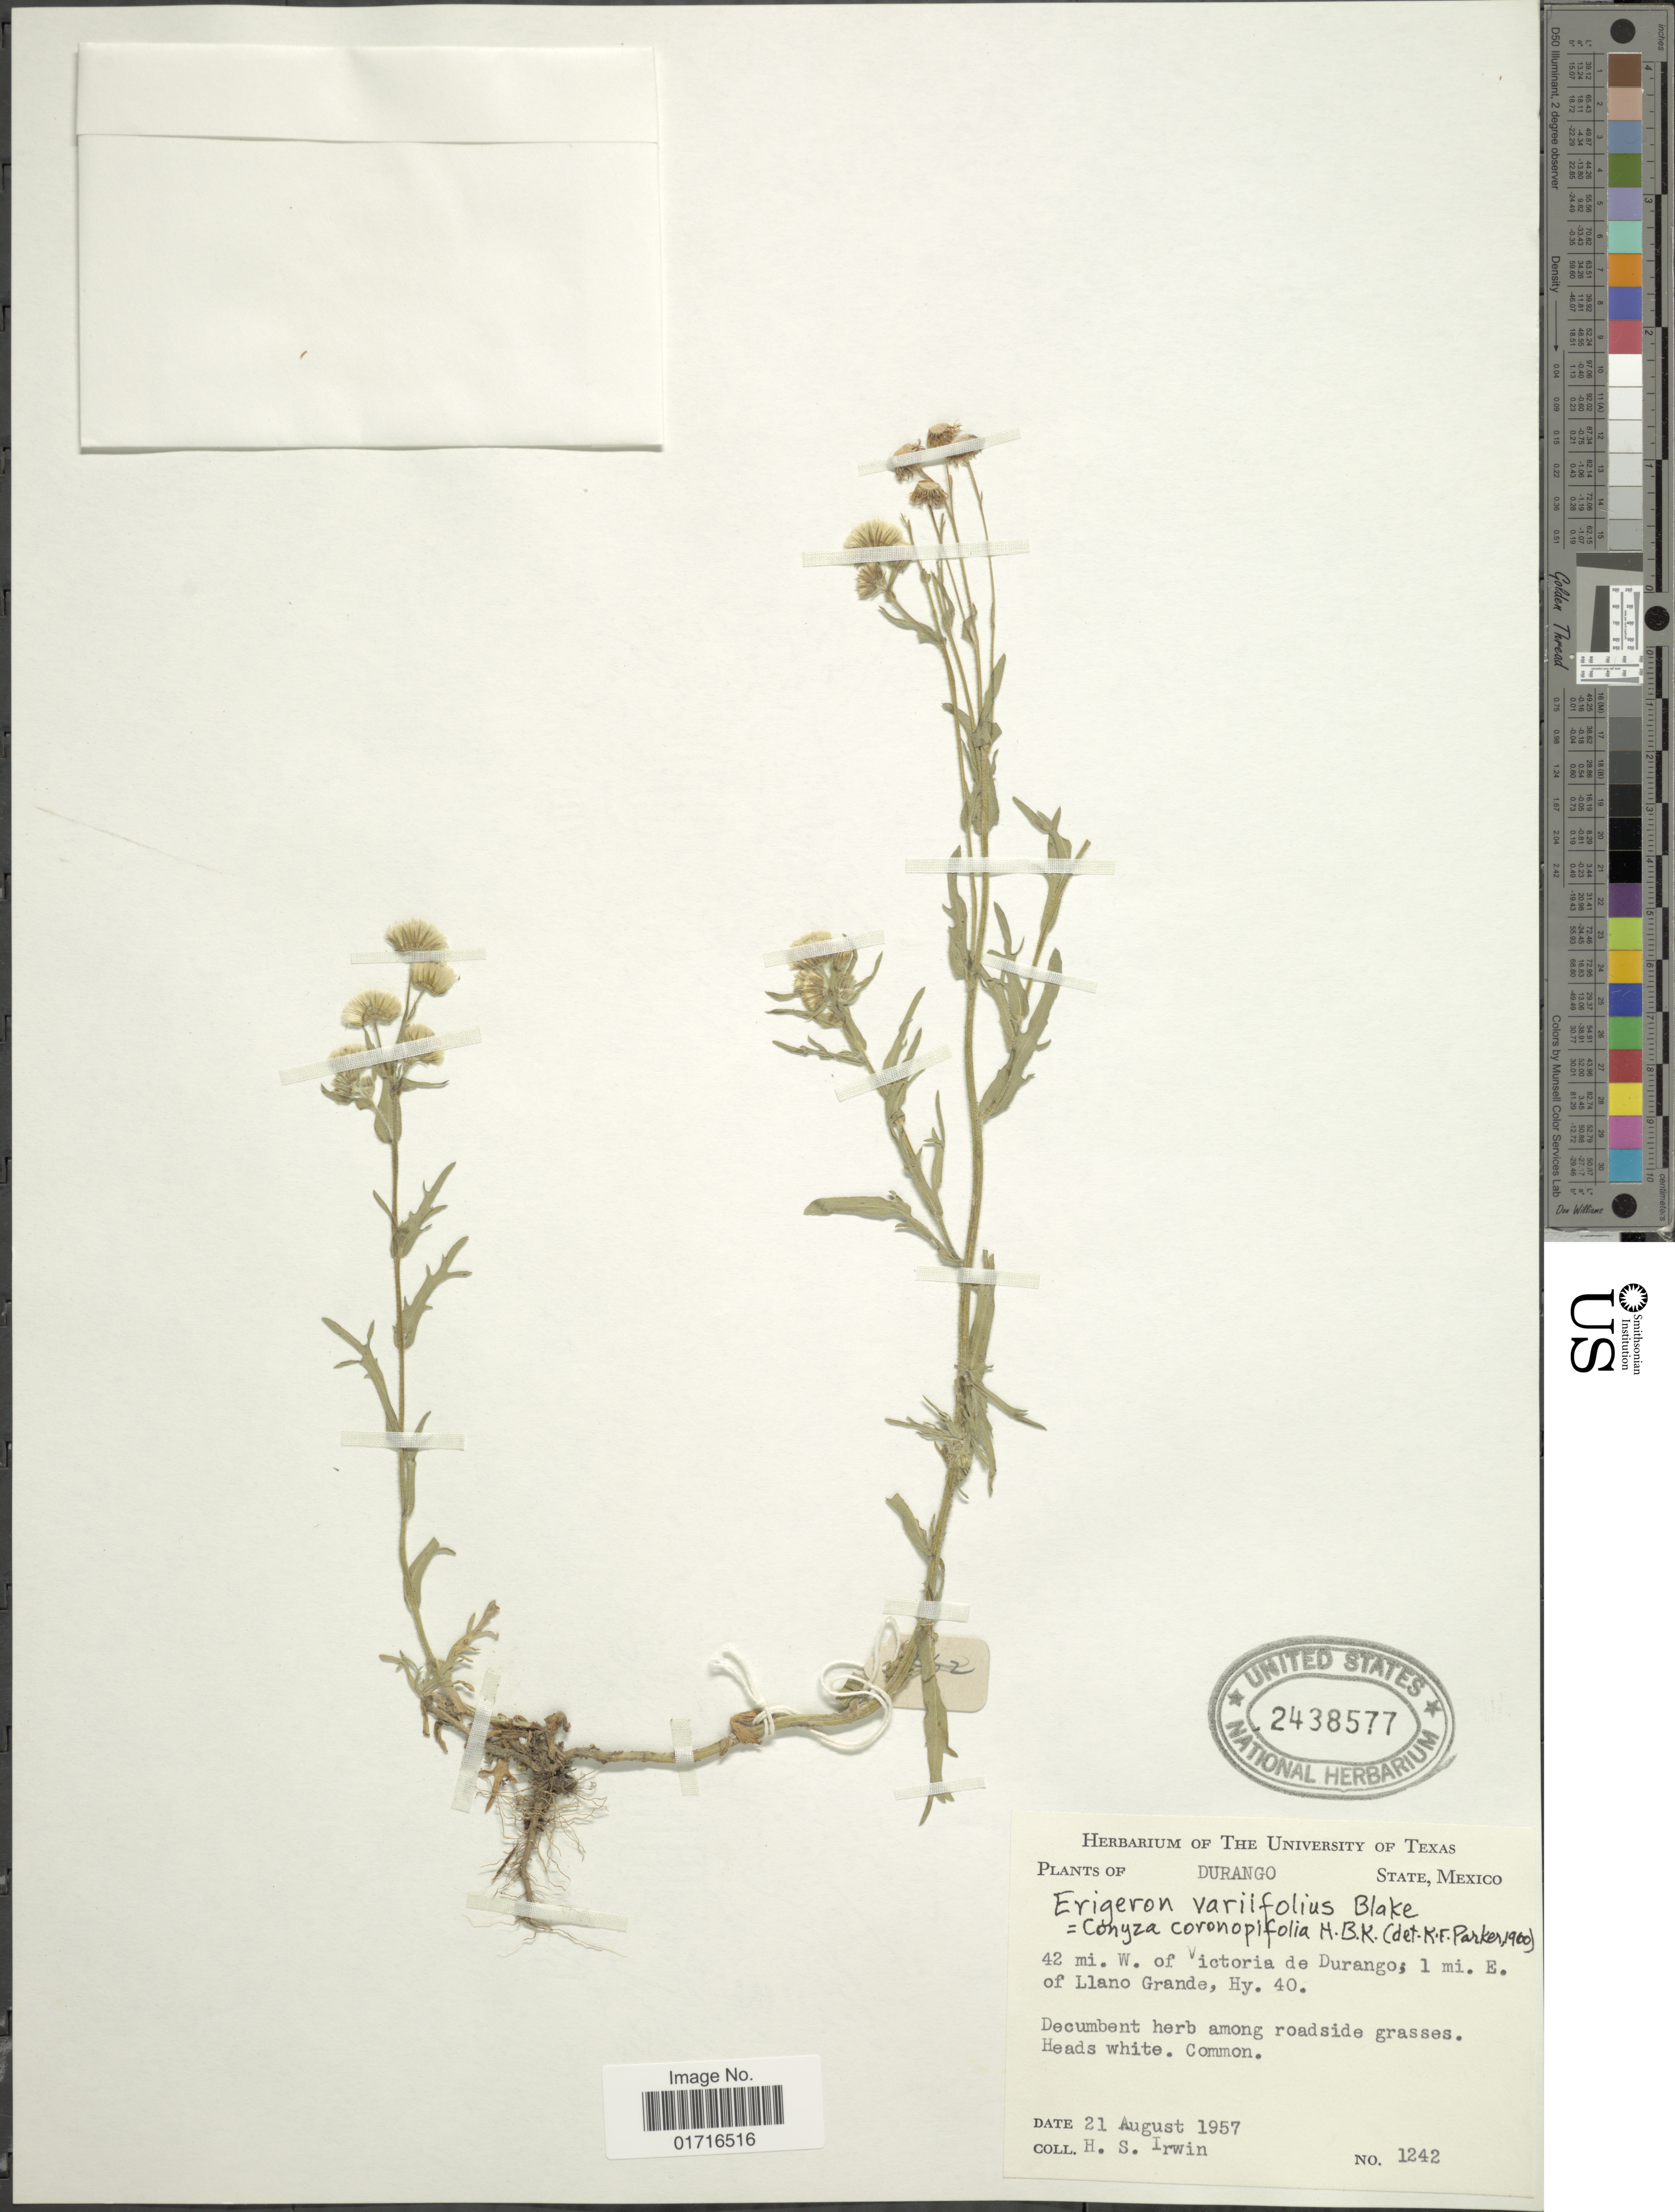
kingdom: Plantae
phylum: Tracheophyta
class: Magnoliopsida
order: Asterales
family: Asteraceae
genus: Conyza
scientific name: Conyza coronopifolia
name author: Kunth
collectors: H. Irwin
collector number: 1242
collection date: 1957-08-21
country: Mexico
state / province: Durango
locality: Durango, State Mexico, 42 mi. W. of Victoria de Durango; 1 mi. E. of Llano Grande, Hy. 40.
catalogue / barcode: US 2438577